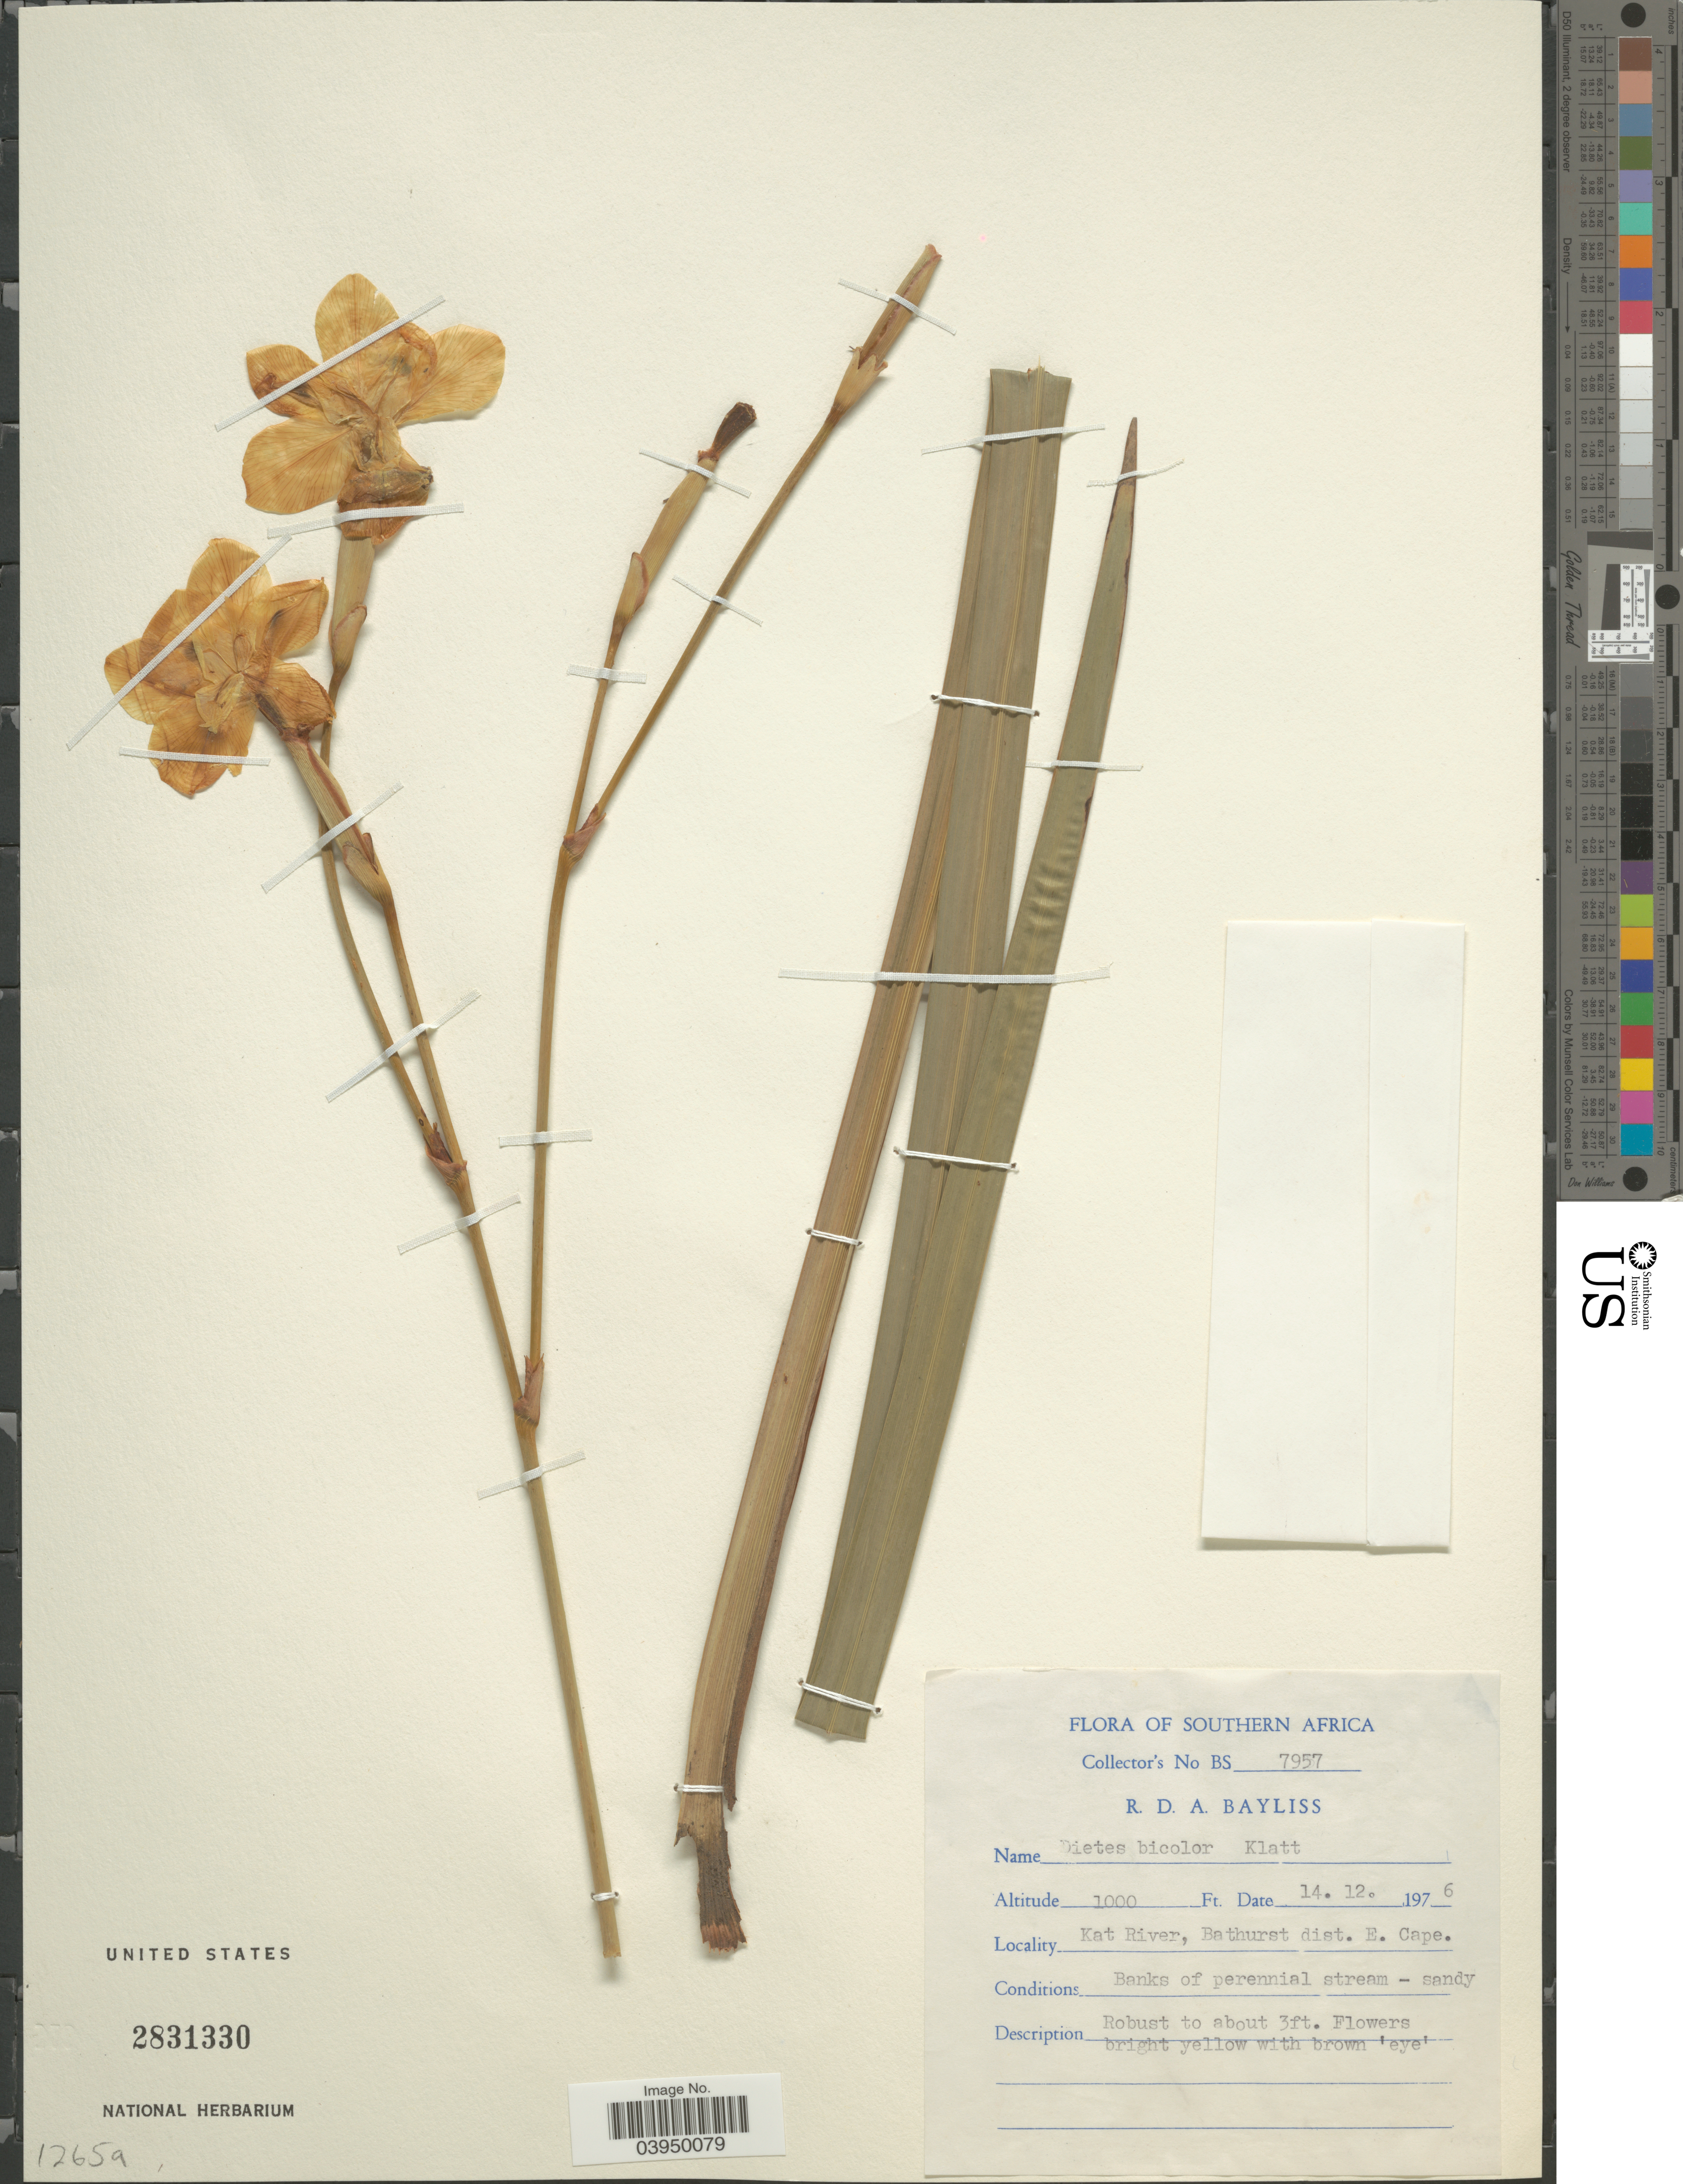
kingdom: Plantae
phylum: Tracheophyta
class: Liliopsida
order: Asparagales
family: Iridaceae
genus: Dietes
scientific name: Dietes bicolor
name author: (Steud.) Sweet ex Klatt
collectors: R. Bayliss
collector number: BS7957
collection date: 1976-12-14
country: South Africa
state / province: Eastern Cape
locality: Southern Africa. Kat River, Bathurst dist. E. Cape. Banks of perennial stream.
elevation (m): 305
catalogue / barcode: US 2831330